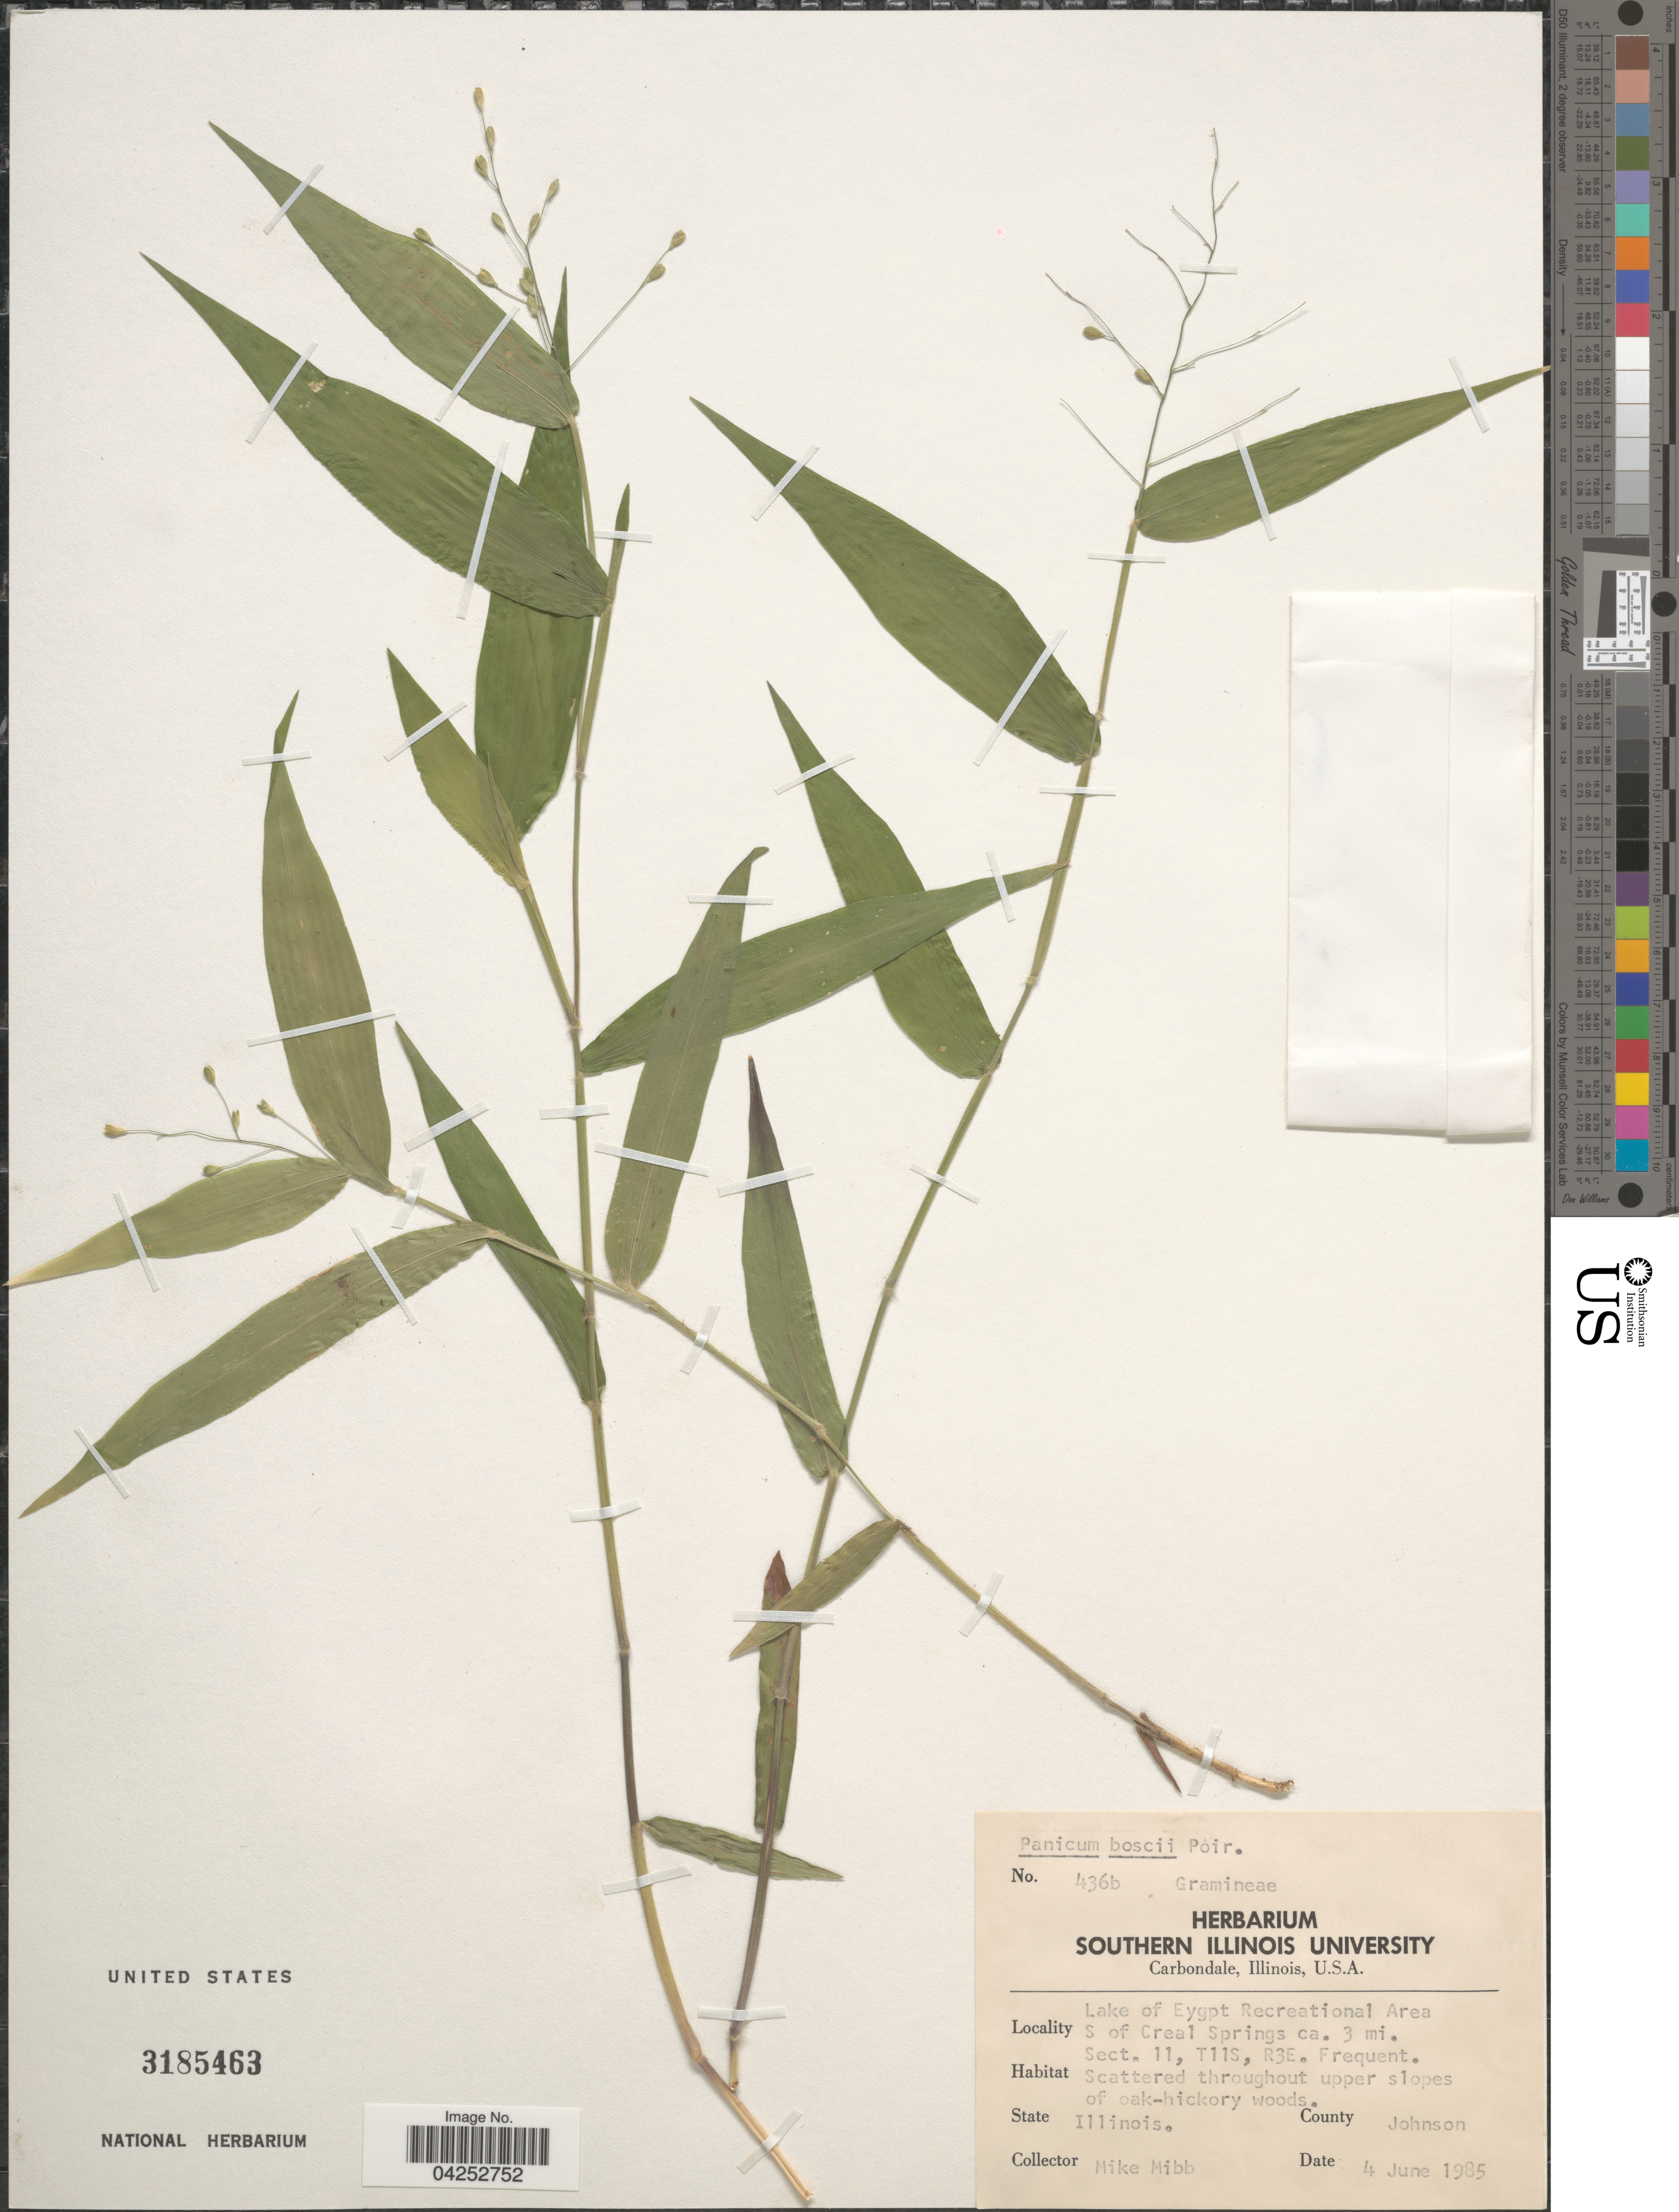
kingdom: Plantae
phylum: Tracheophyta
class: Liliopsida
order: Poales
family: Poaceae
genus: Dichanthelium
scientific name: Dichanthelium boscii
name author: (Poir.) Gould & C.A. Clark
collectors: M. Mibb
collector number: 436b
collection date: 1985-06-04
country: United States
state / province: Illinois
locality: Lake of Eygpt Recreational Area S of Creal Springs ca. 3 mi. Sect. 11, T11S, R3E. County Johnson.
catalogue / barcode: US 3185463